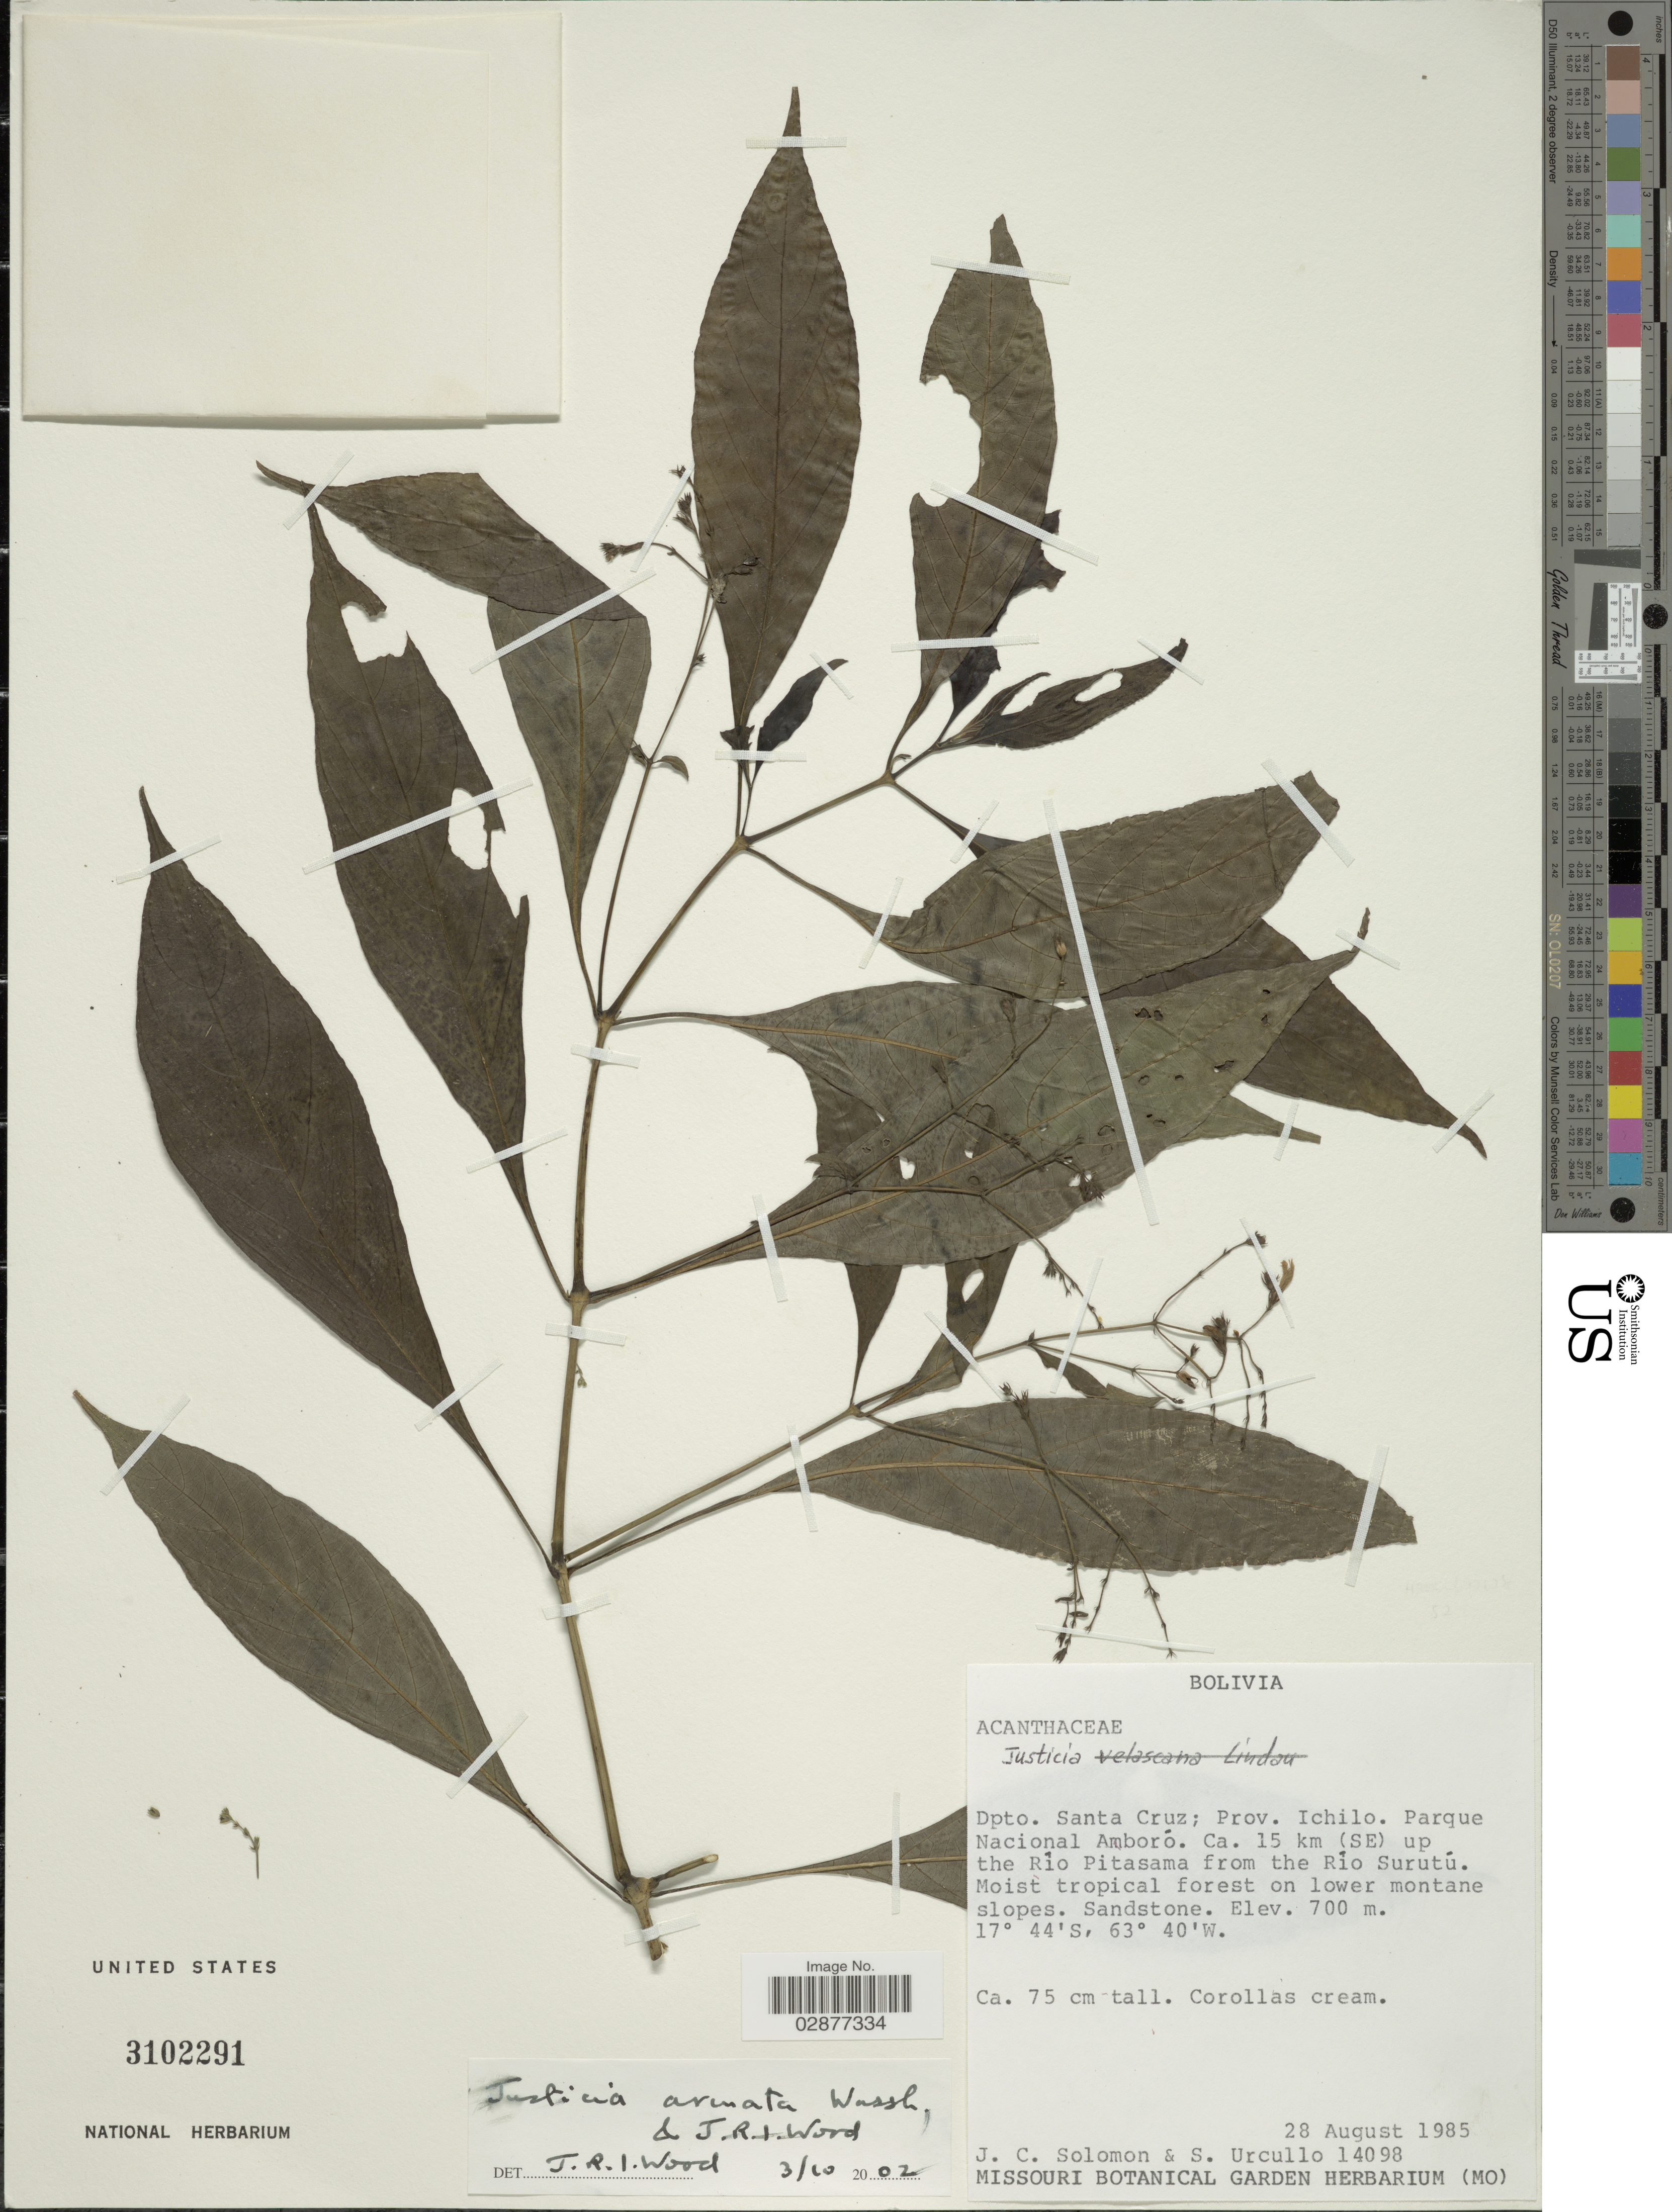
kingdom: Plantae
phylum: Tracheophyta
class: Magnoliopsida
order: Lamiales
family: Acanthaceae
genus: Justicia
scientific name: Justicia arcuata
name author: Wassh. & J.R.I. Wood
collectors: J. C. Solomon & S. Urcullo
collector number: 14098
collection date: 1985-08-28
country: Bolivia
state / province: Santa Cruz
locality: Dpto. Santa Cruz; Prov. Ichilo. Parque Nacional Amboró. Ca. 15 km (SE) up the Río Pitasama from the Río Surutú.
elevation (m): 700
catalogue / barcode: US 3102291